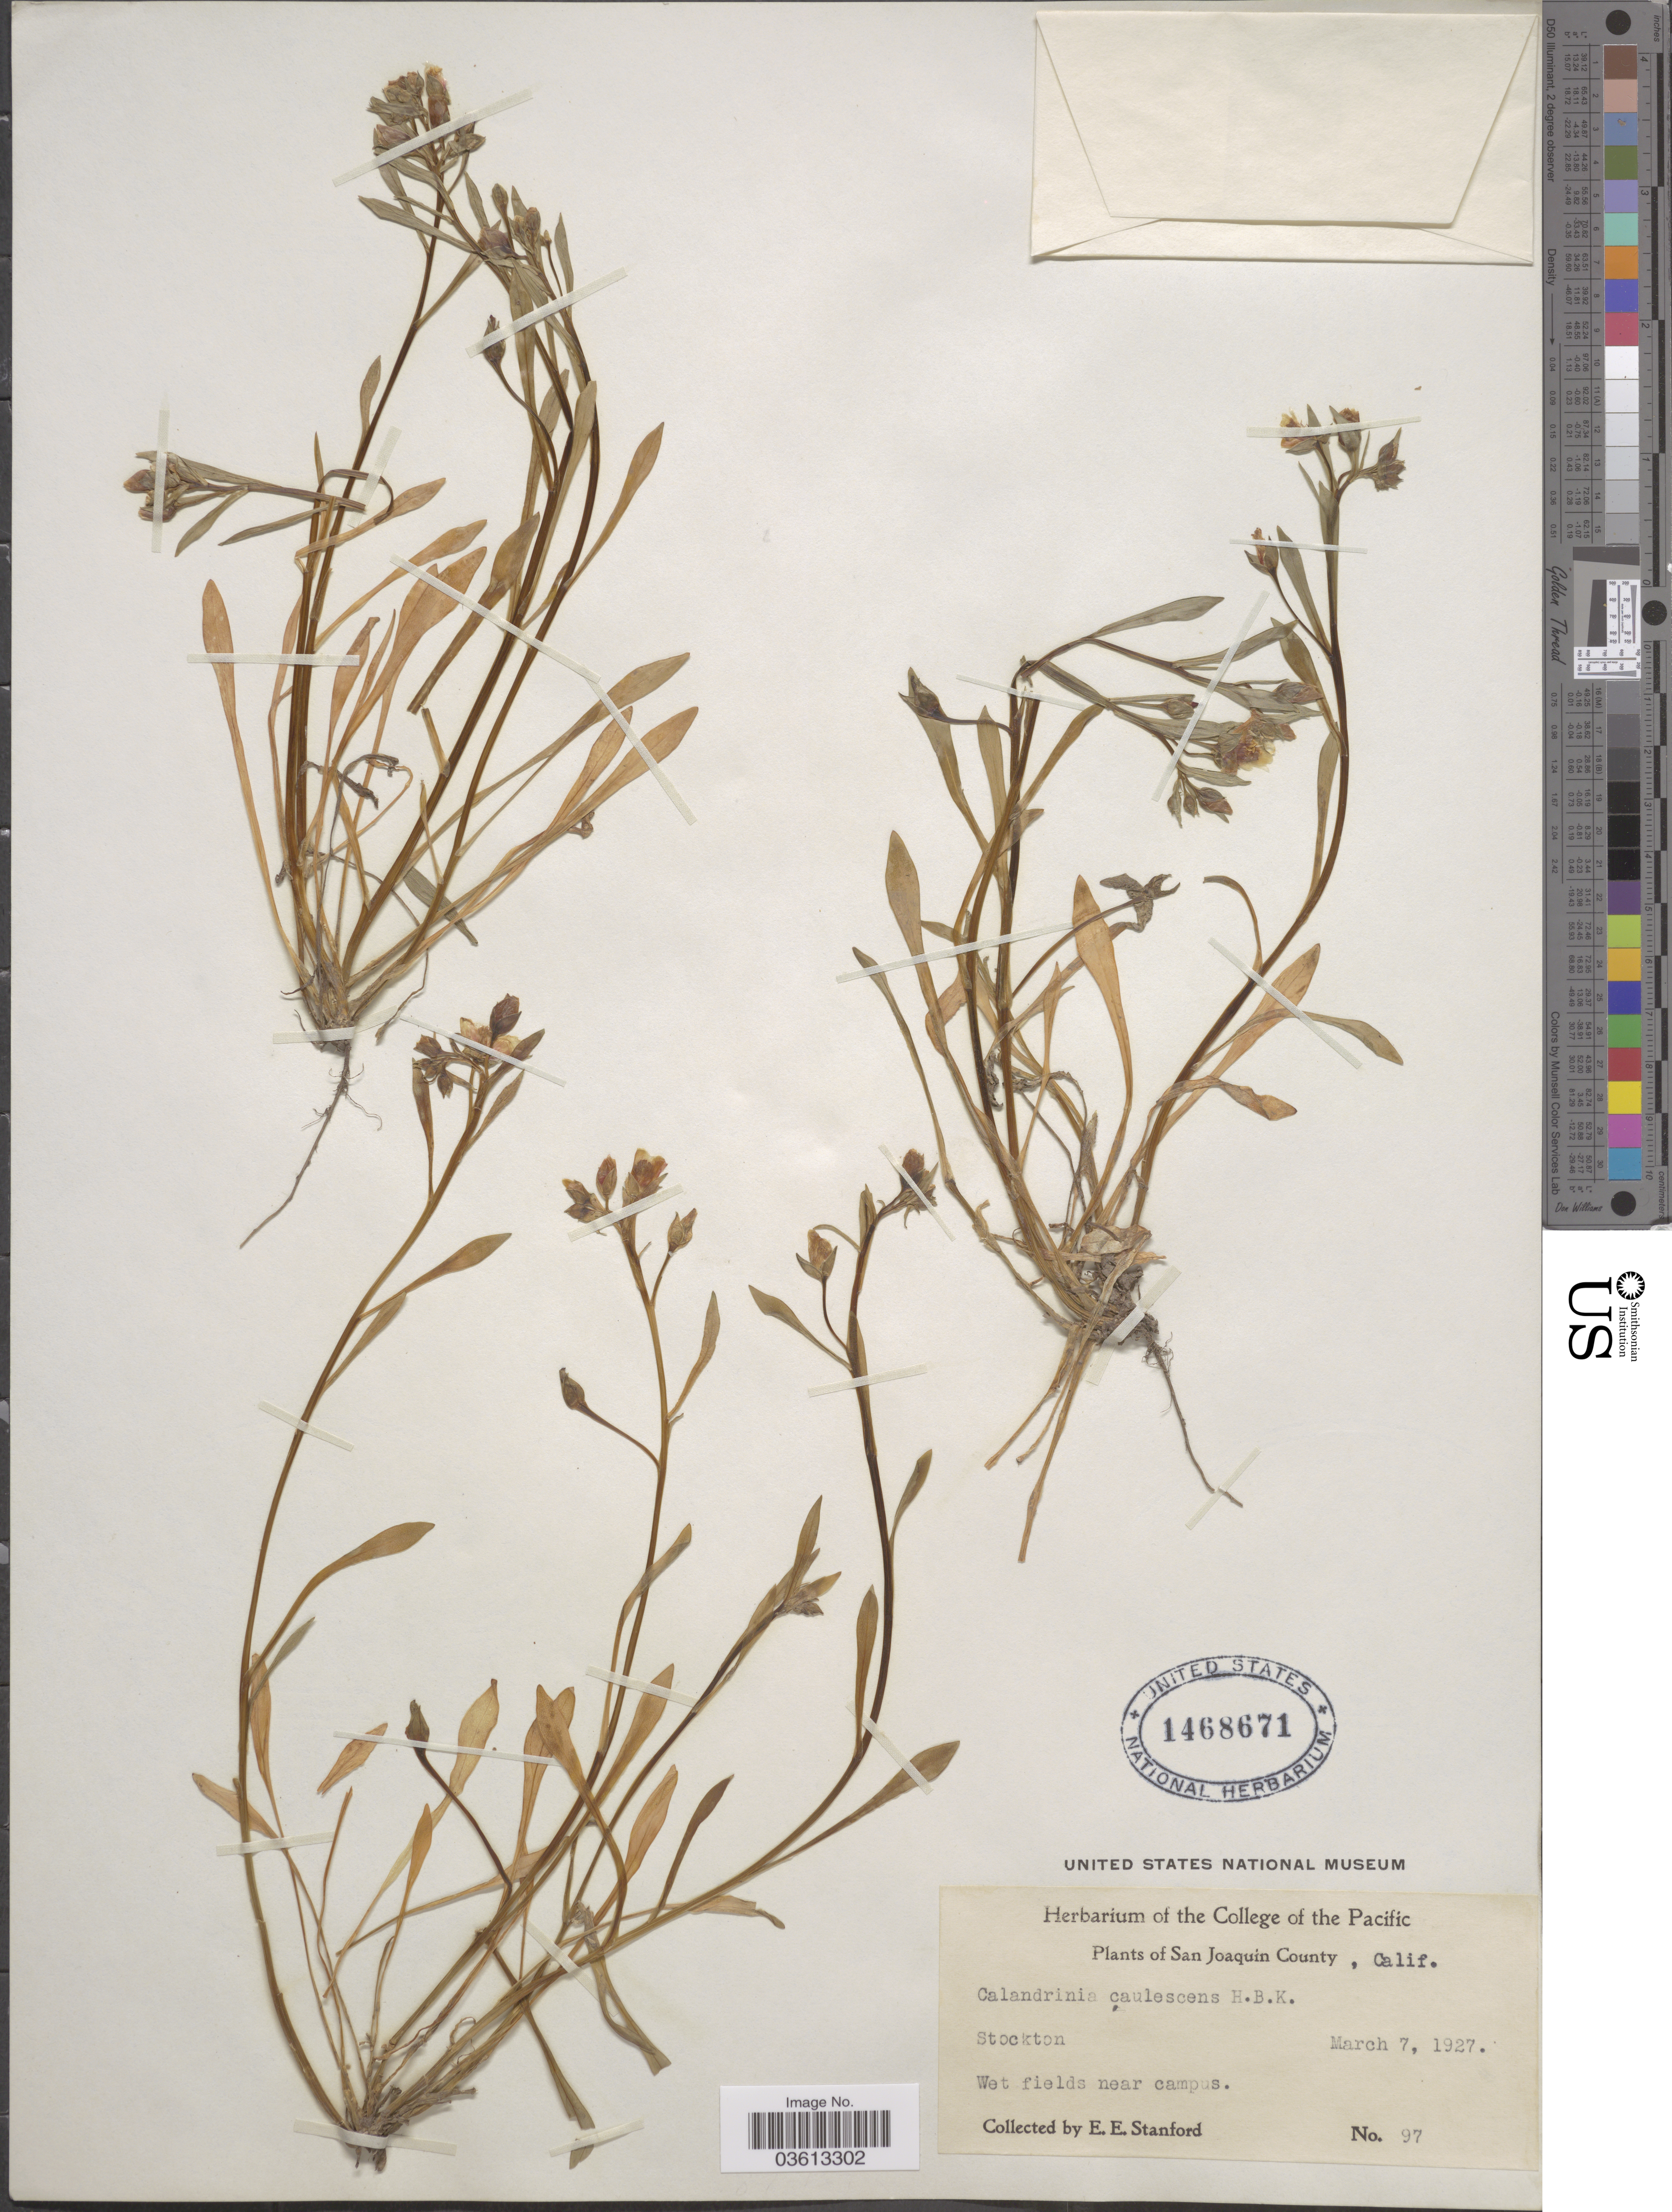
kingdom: Plantae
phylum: Tracheophyta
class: Magnoliopsida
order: Caryophyllales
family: Montiaceae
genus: Calandrinia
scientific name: Calandrinia ciliata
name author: (Ruiz & Pav.) DC.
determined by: Strong, Mark T., (BOT), Smithsonian Institution - National Museum of Natural History (UNITED STATES)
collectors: E. Standford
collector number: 97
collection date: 1927-03-07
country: United States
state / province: California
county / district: San Joaquin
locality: San Joaquin County. Stockton. Wet fields near campus.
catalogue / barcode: US 1468671